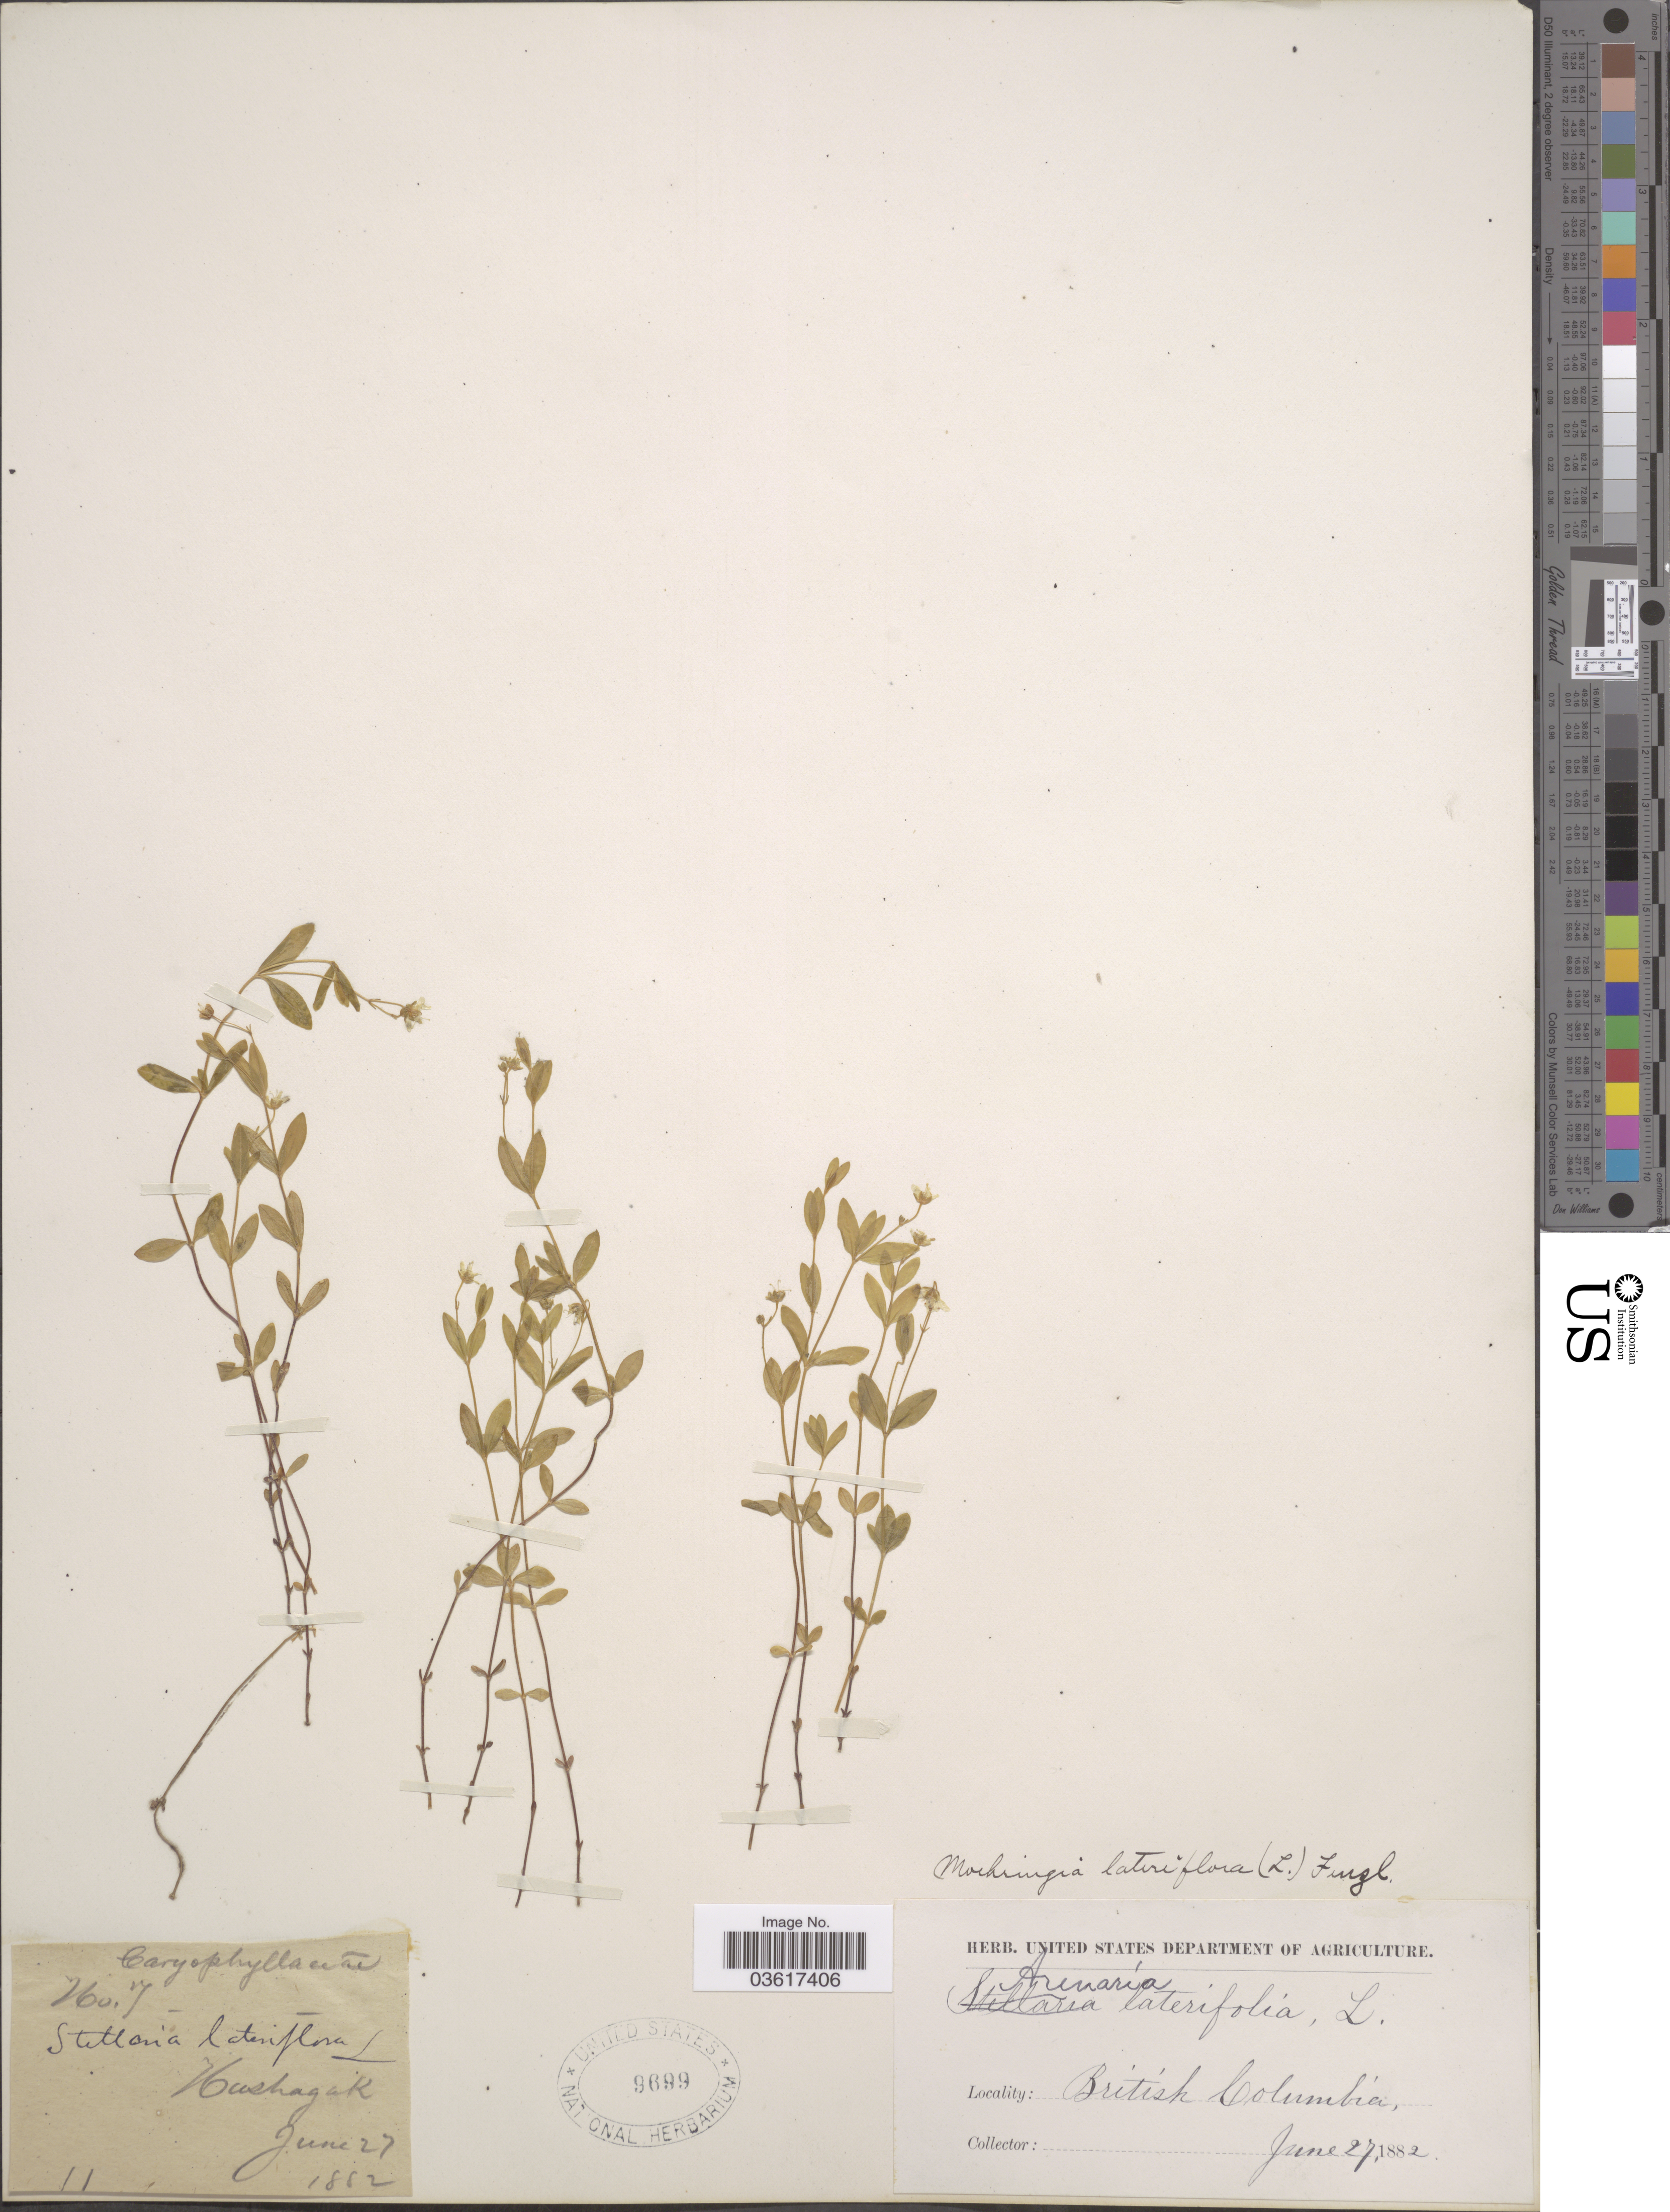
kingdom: Plantae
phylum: Tracheophyta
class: Magnoliopsida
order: Caryophyllales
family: Caryophyllaceae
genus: Moehringia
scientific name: Moehringia lateriflora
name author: (L.) Fenzl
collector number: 2607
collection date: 1882-06-27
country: Canada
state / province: British Columbia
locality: Nushagak.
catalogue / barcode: US 9699